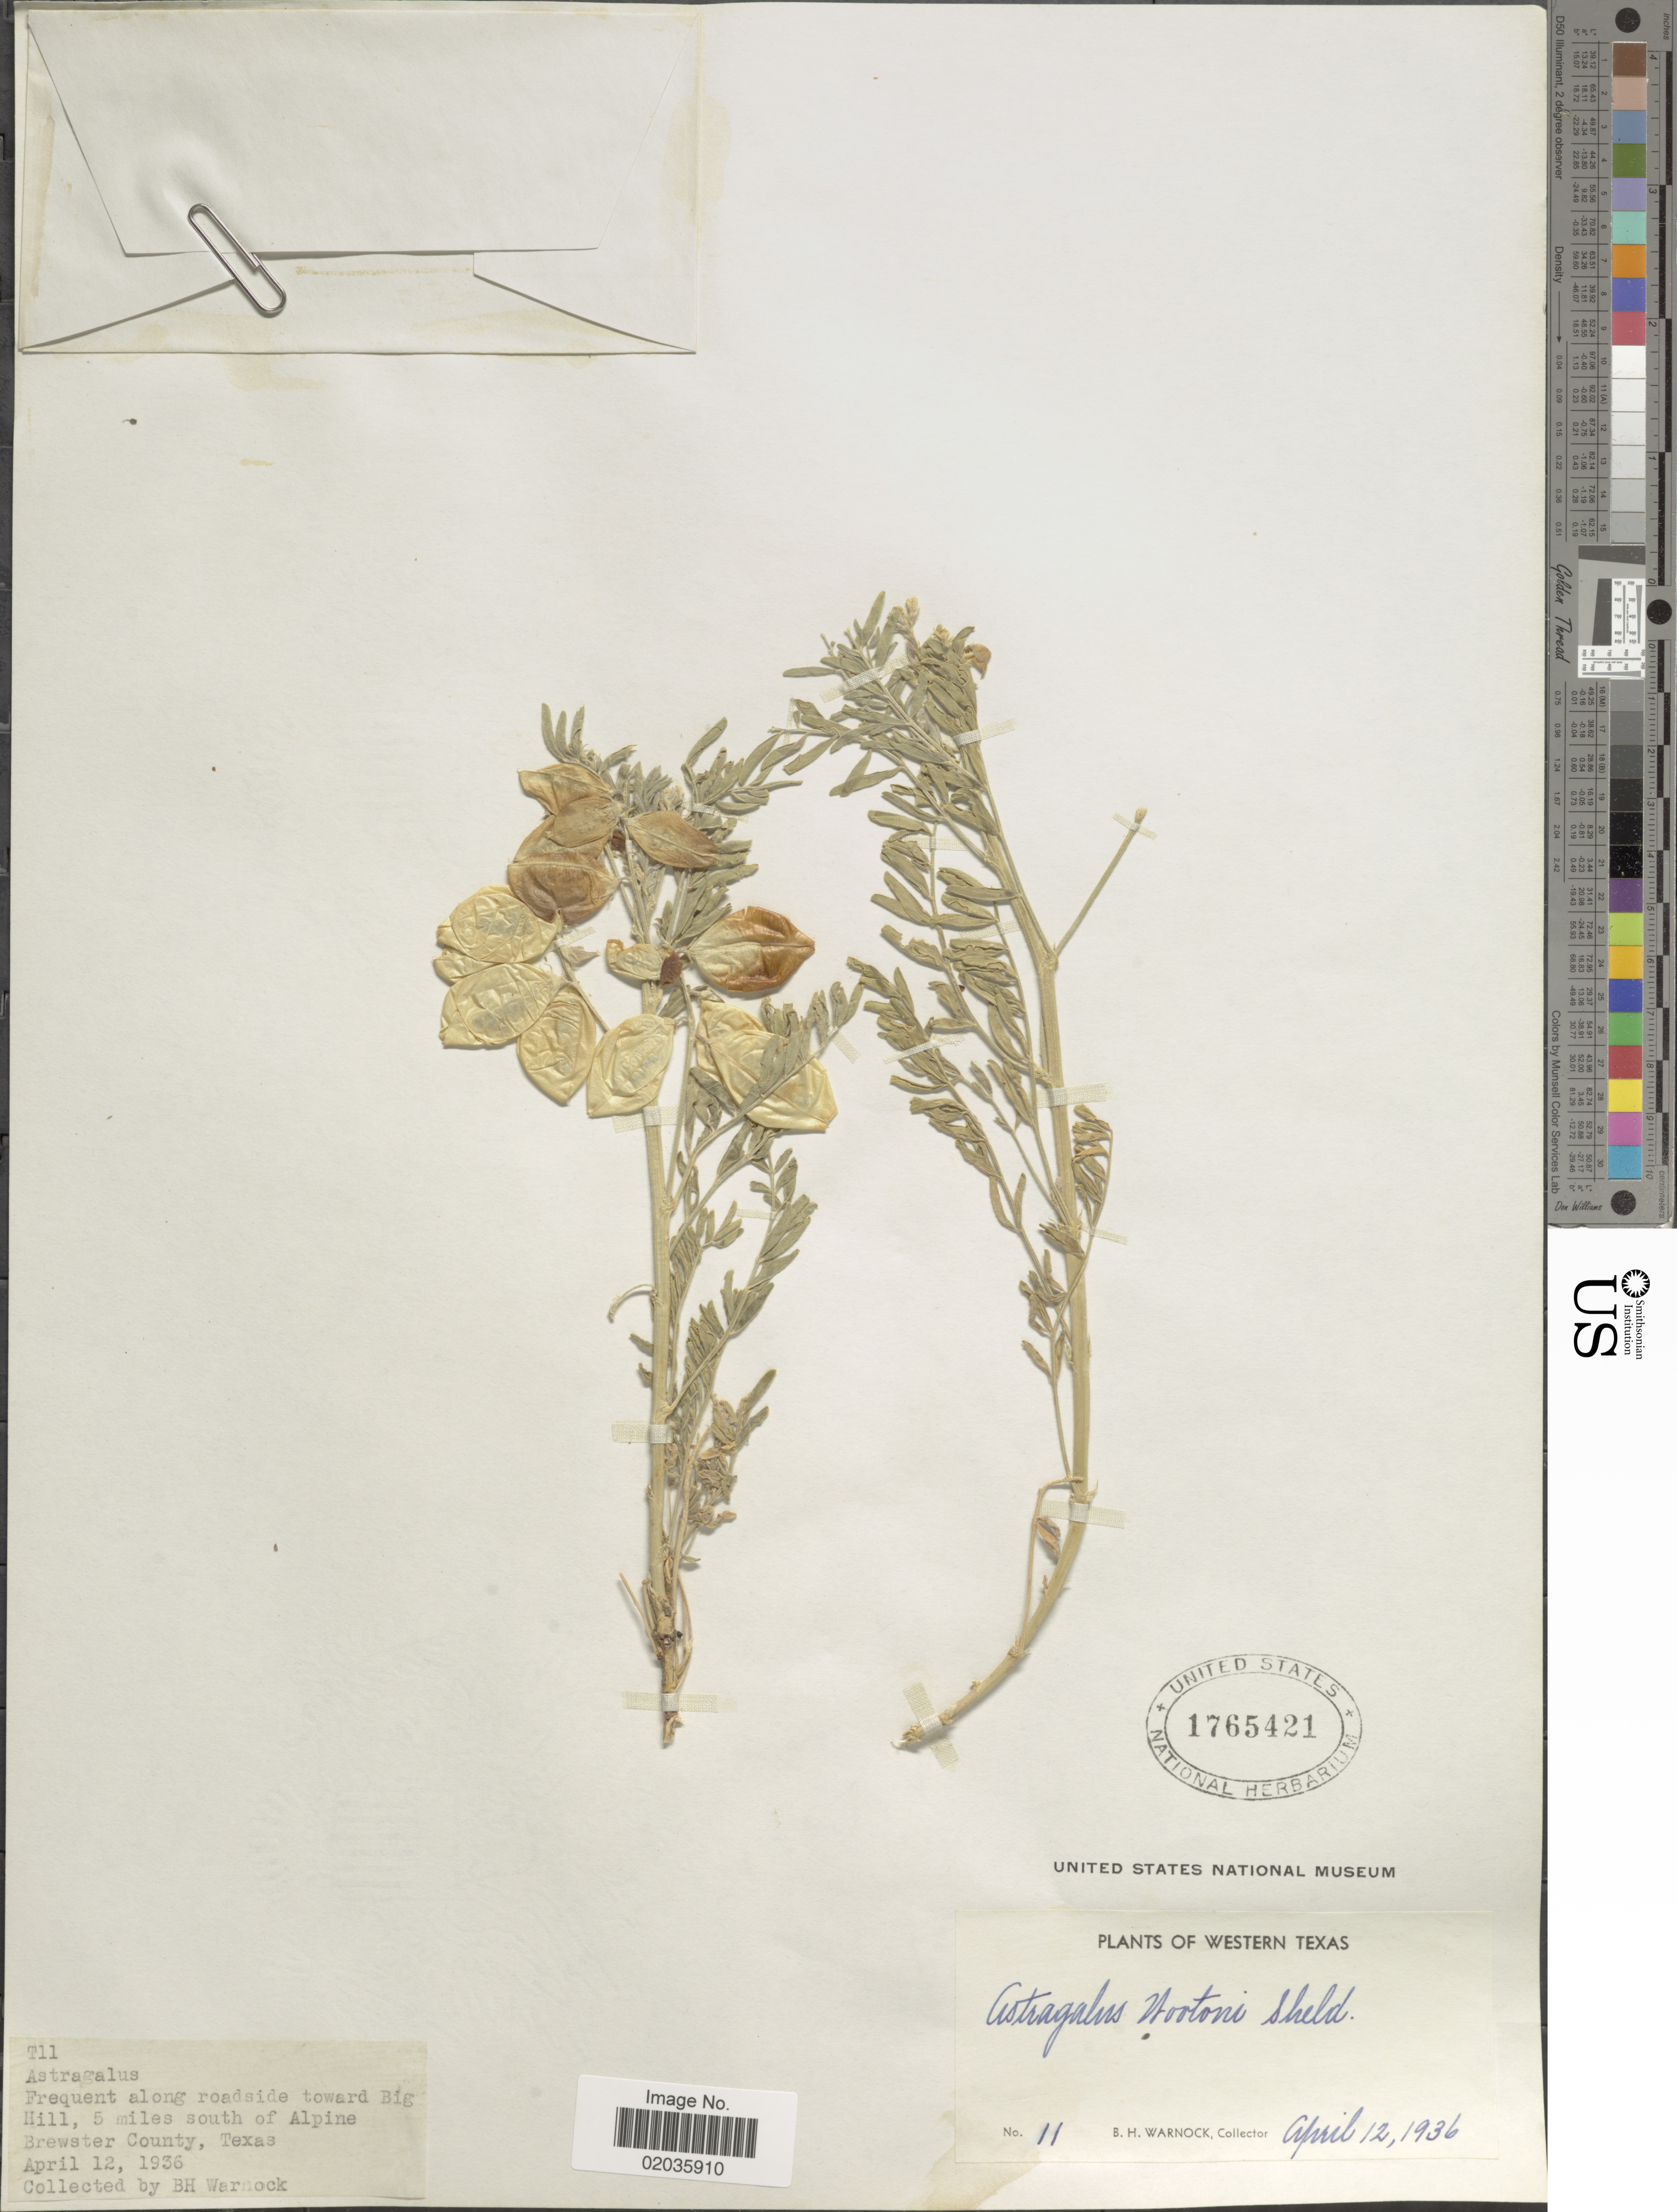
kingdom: Plantae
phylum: Tracheophyta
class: Magnoliopsida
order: Fabales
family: Fabaceae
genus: Astragalus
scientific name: Astragalus wootonii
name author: E. Sheld.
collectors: B. H. Warnock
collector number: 11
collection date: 1936-04-12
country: United States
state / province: Texas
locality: Western Texas, 5 miles south of Alpine Brewster County, Texas.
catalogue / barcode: US 1765421